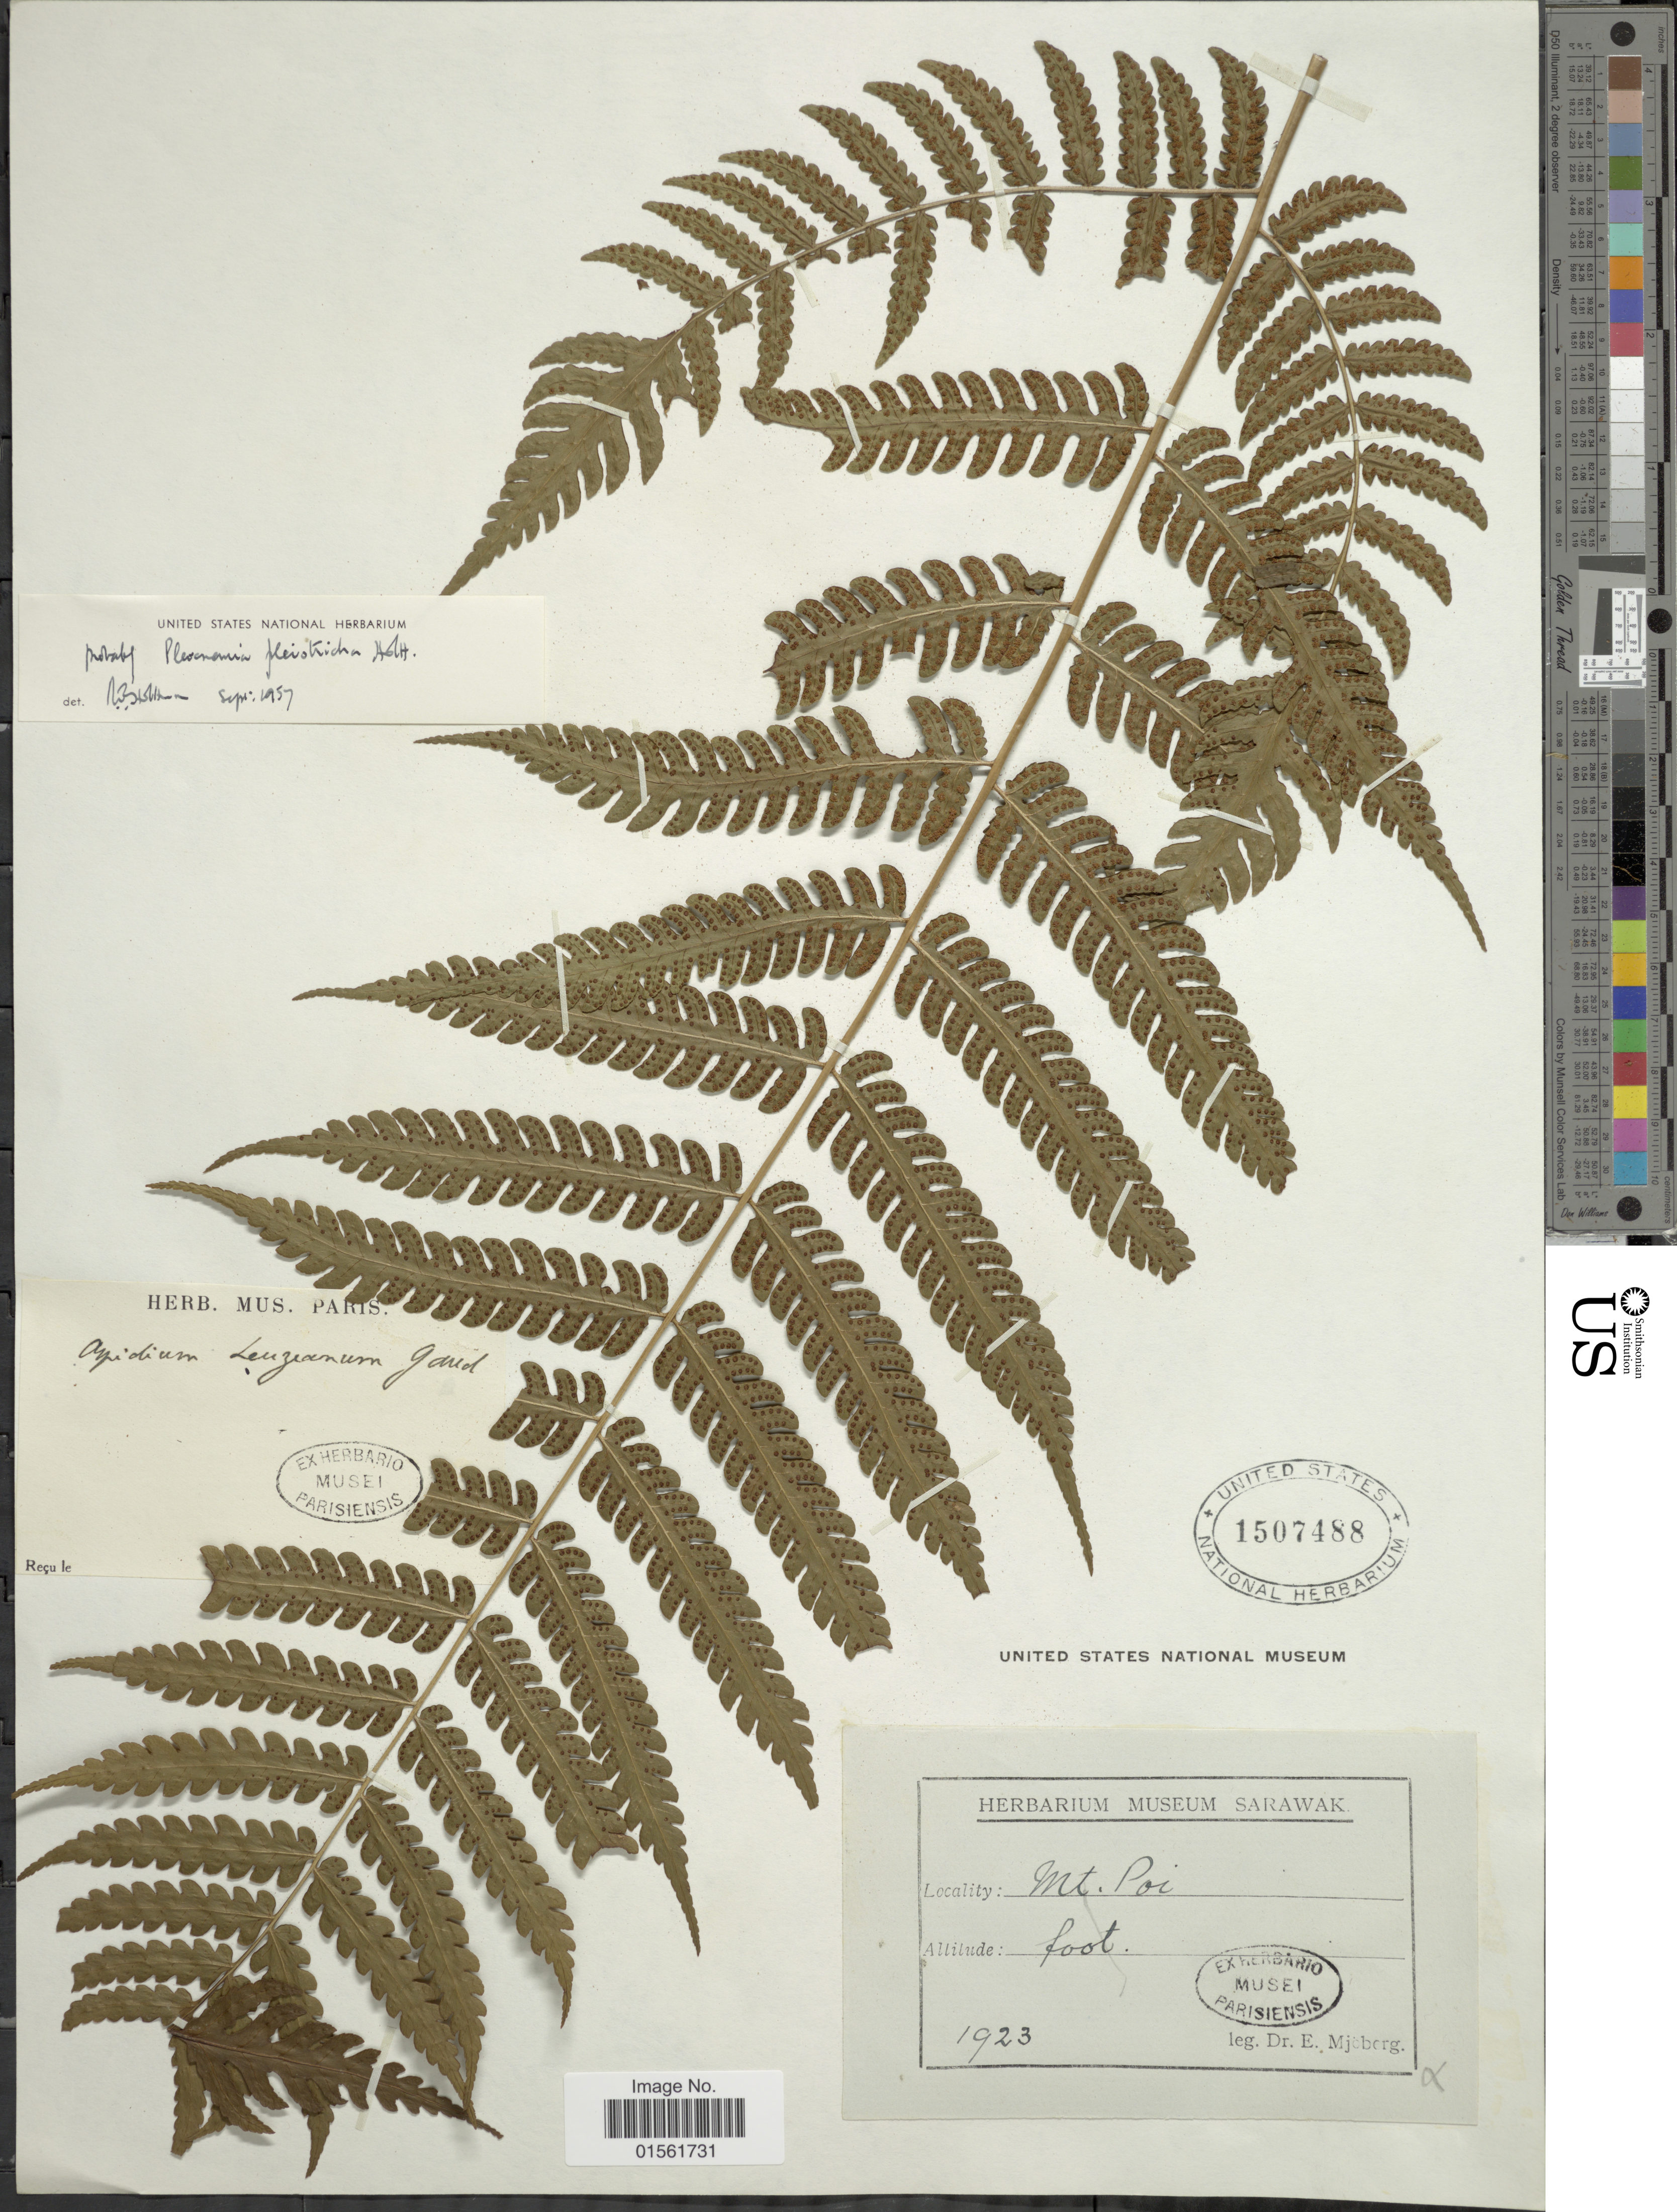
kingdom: Plantae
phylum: Tracheophyta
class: Polypodiopsida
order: Polypodiales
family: Dryopteridaceae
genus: Pleocnemia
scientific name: Pleocnemia pleiotricha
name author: Holttum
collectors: E. Mjoberg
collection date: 1923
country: Malaysia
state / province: Sarawak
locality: Mt. Poi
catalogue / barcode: US 1507488